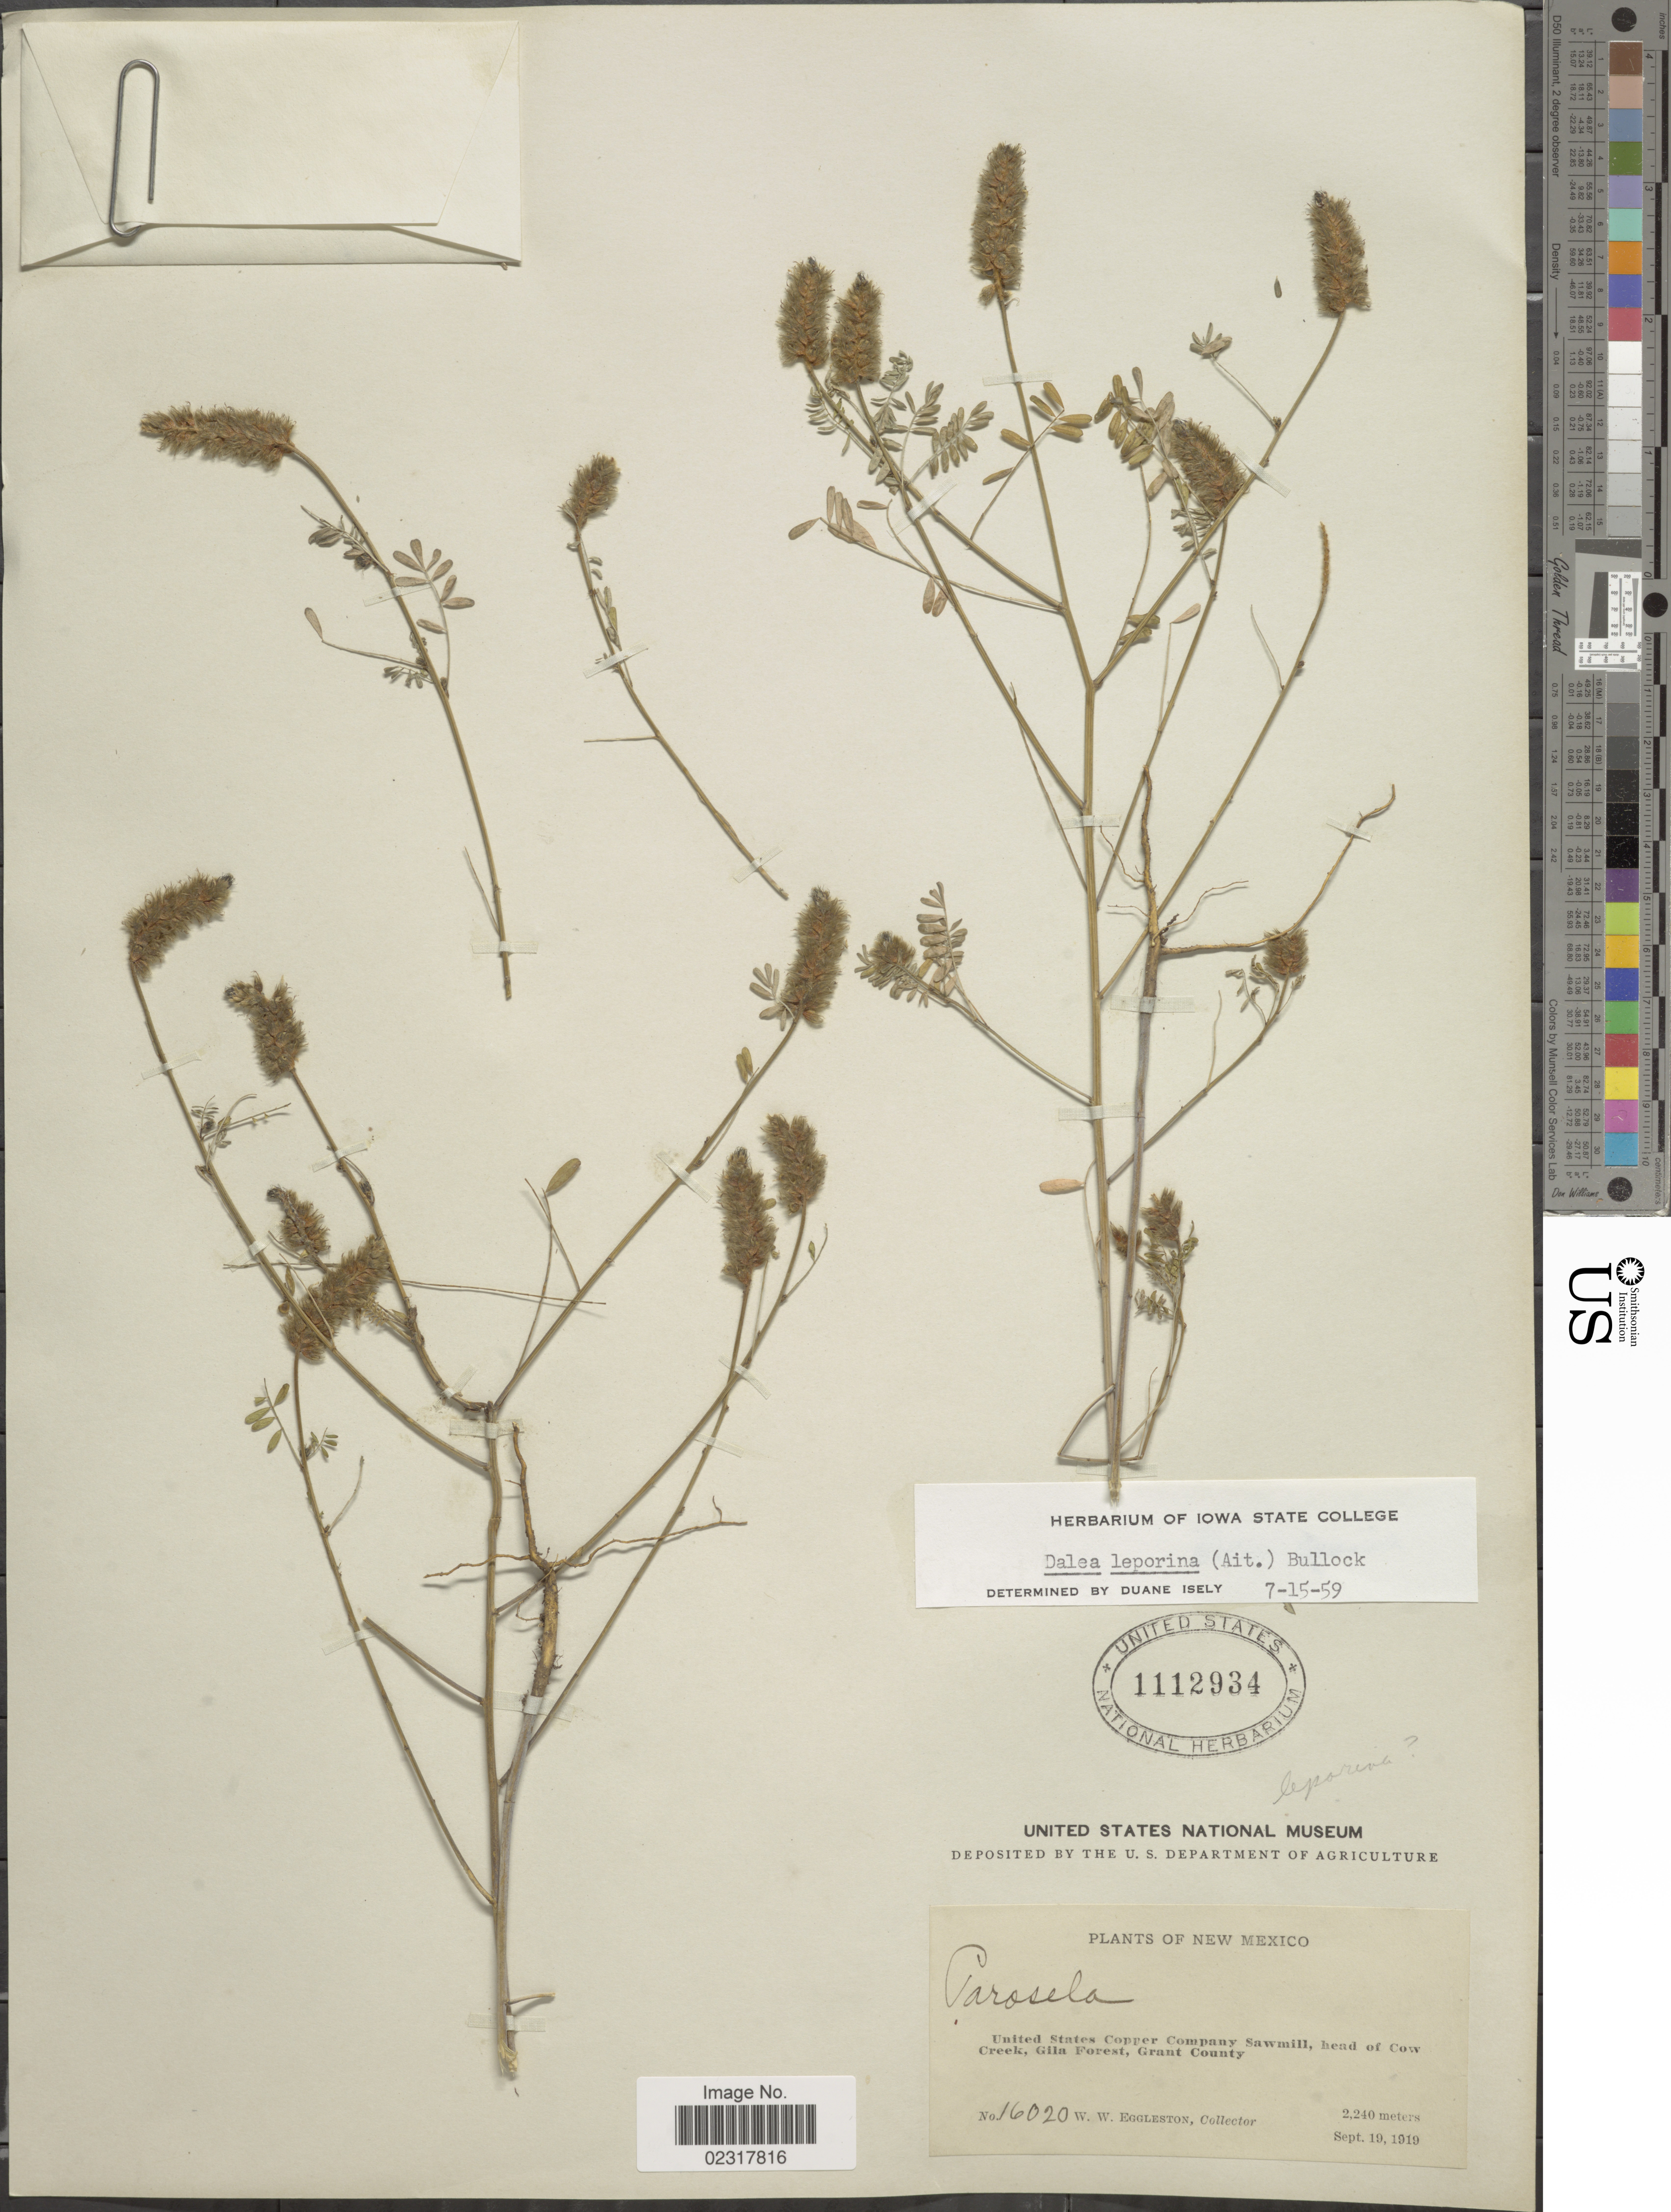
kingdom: Plantae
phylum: Tracheophyta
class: Magnoliopsida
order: Fabales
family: Fabaceae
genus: Dalea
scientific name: Dalea leporina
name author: (Aiton) Bullock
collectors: W. W. Eggleston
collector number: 16020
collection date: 1919-09-19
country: United States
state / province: New Mexico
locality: United States Copper Company Sawmill, head of Cow Creek, Gila Forest, Grant County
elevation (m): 2240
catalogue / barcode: US 1112934